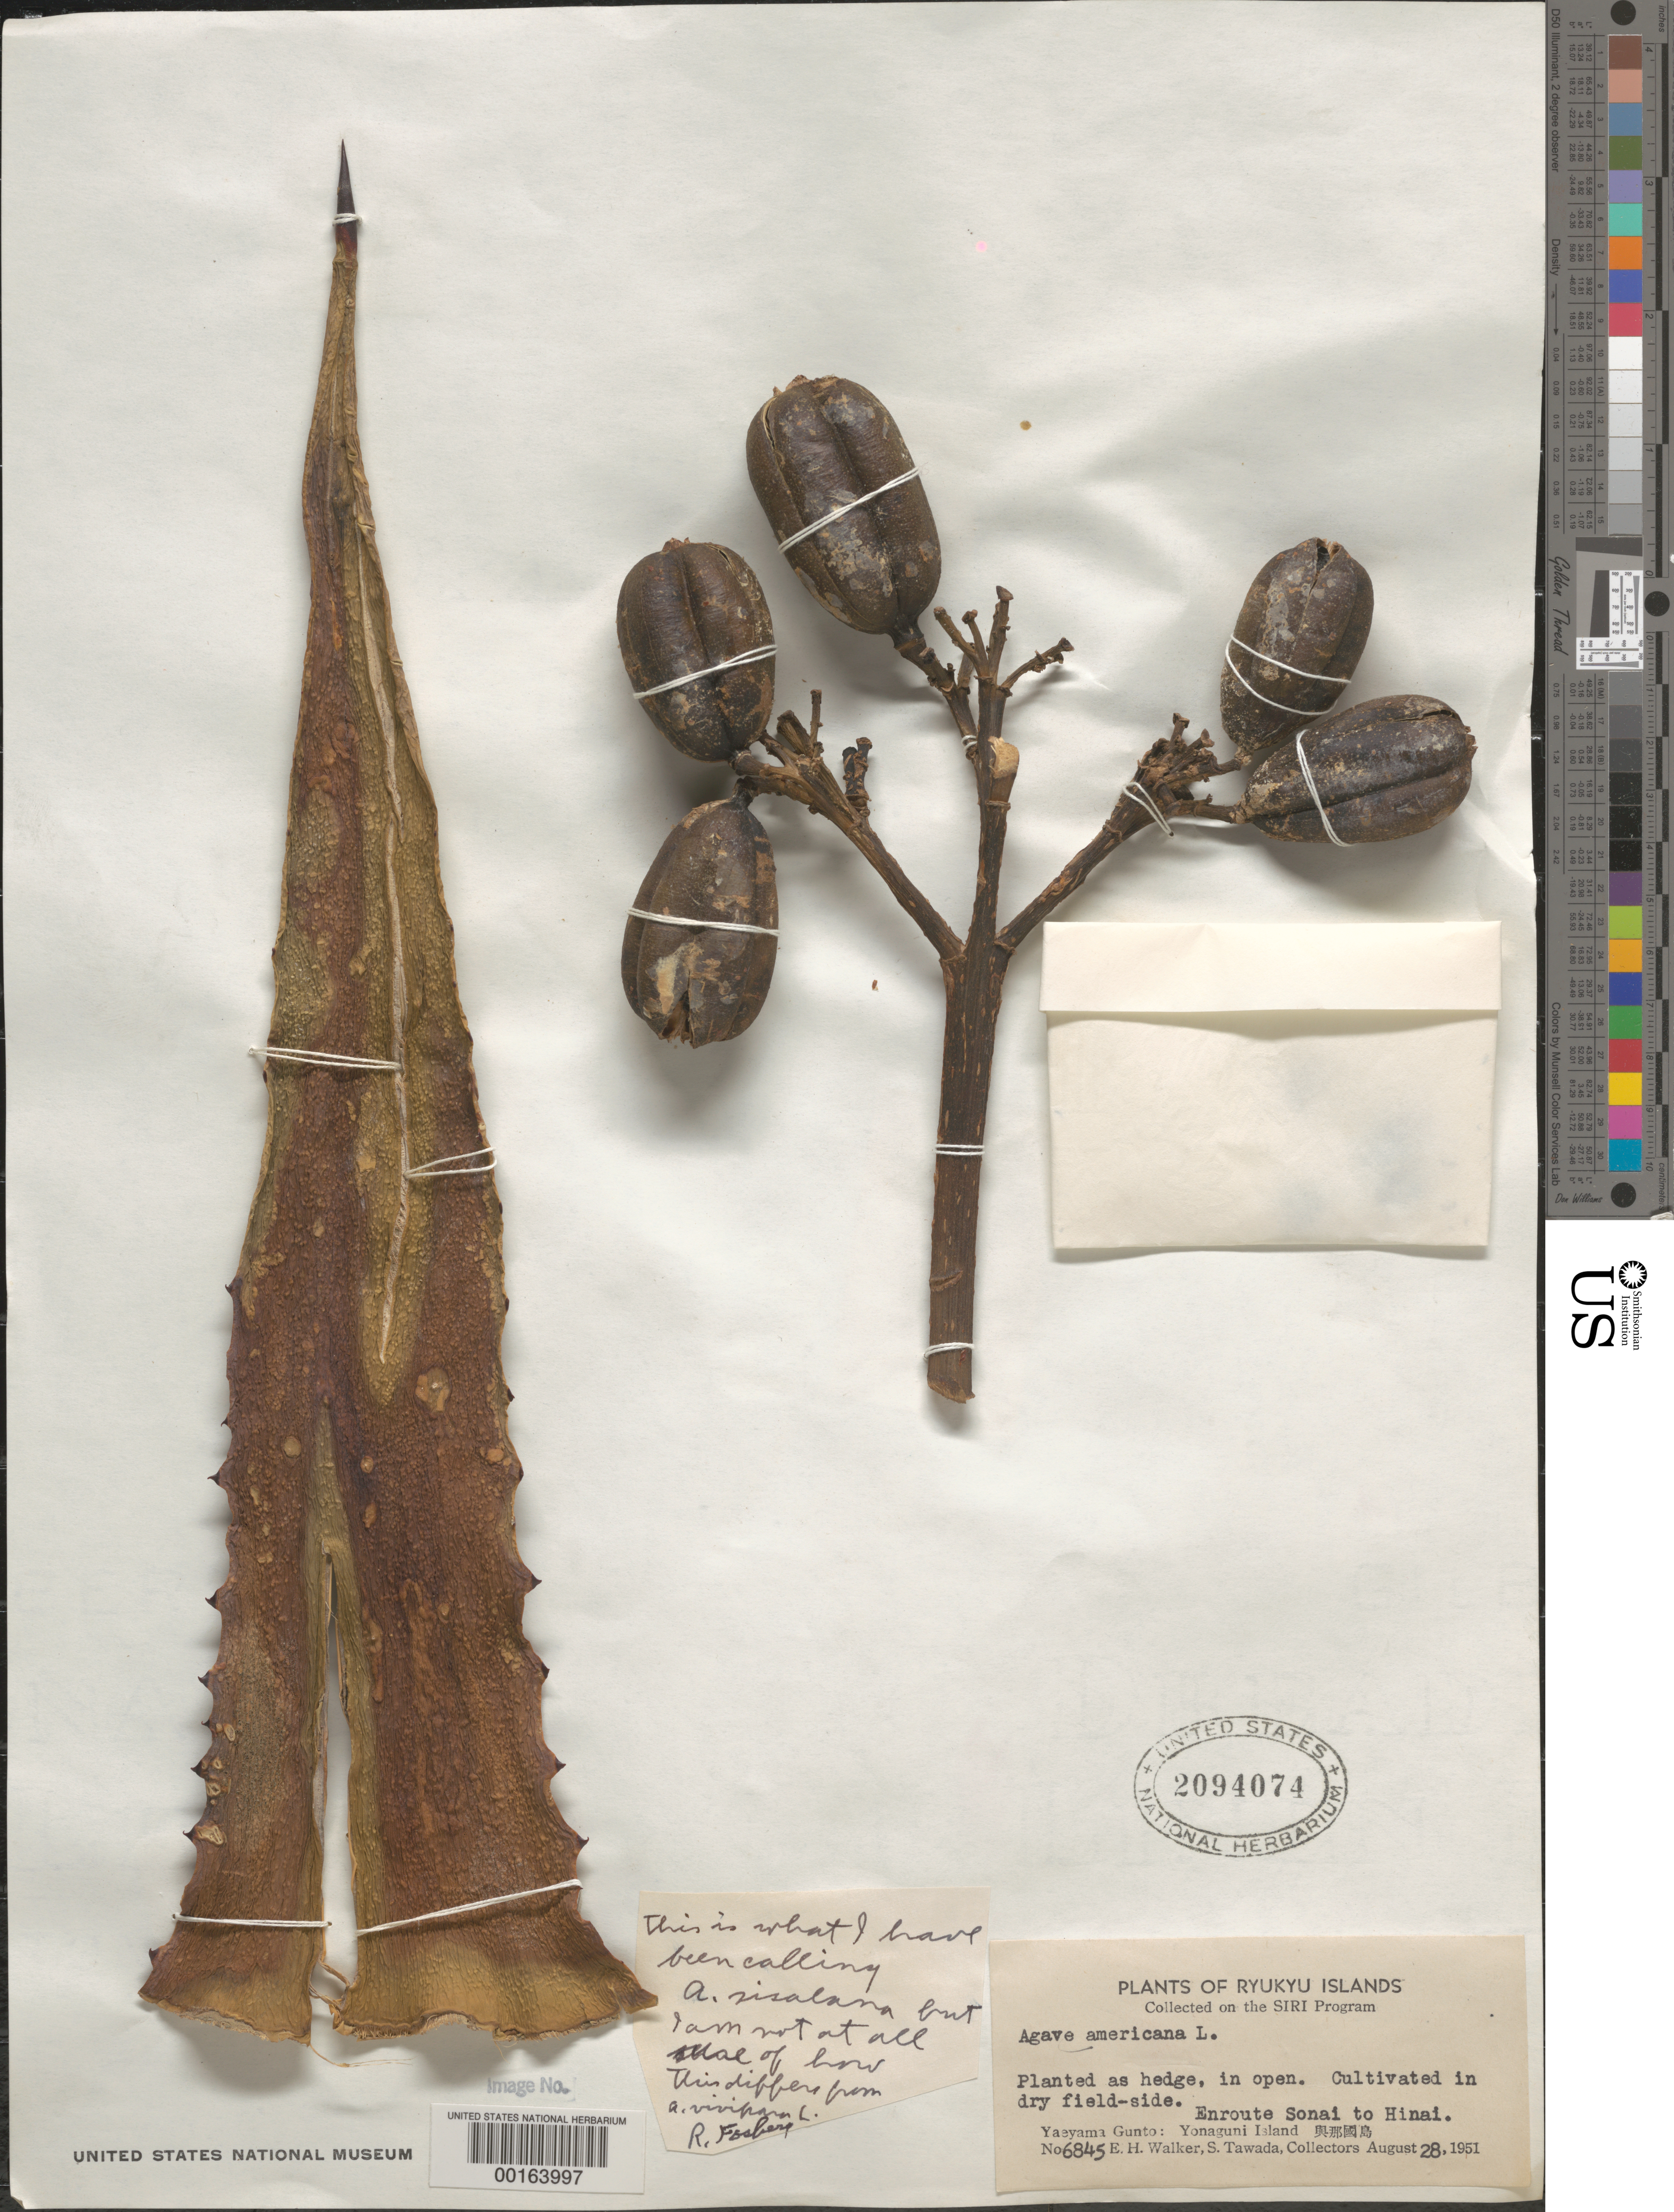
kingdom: Plantae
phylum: Tracheophyta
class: Liliopsida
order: Asparagales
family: Asparagaceae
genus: Agave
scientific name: Agave sisalana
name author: Perrine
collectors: E. H. Walker & S. Tawada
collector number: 6845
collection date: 1951-08-28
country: Japan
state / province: Okinawa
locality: Ryukyu Islands. Enroute Sonai to Hinai. Yaeyama Gunto: Yonaguni Island. X.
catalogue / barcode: US 2094074